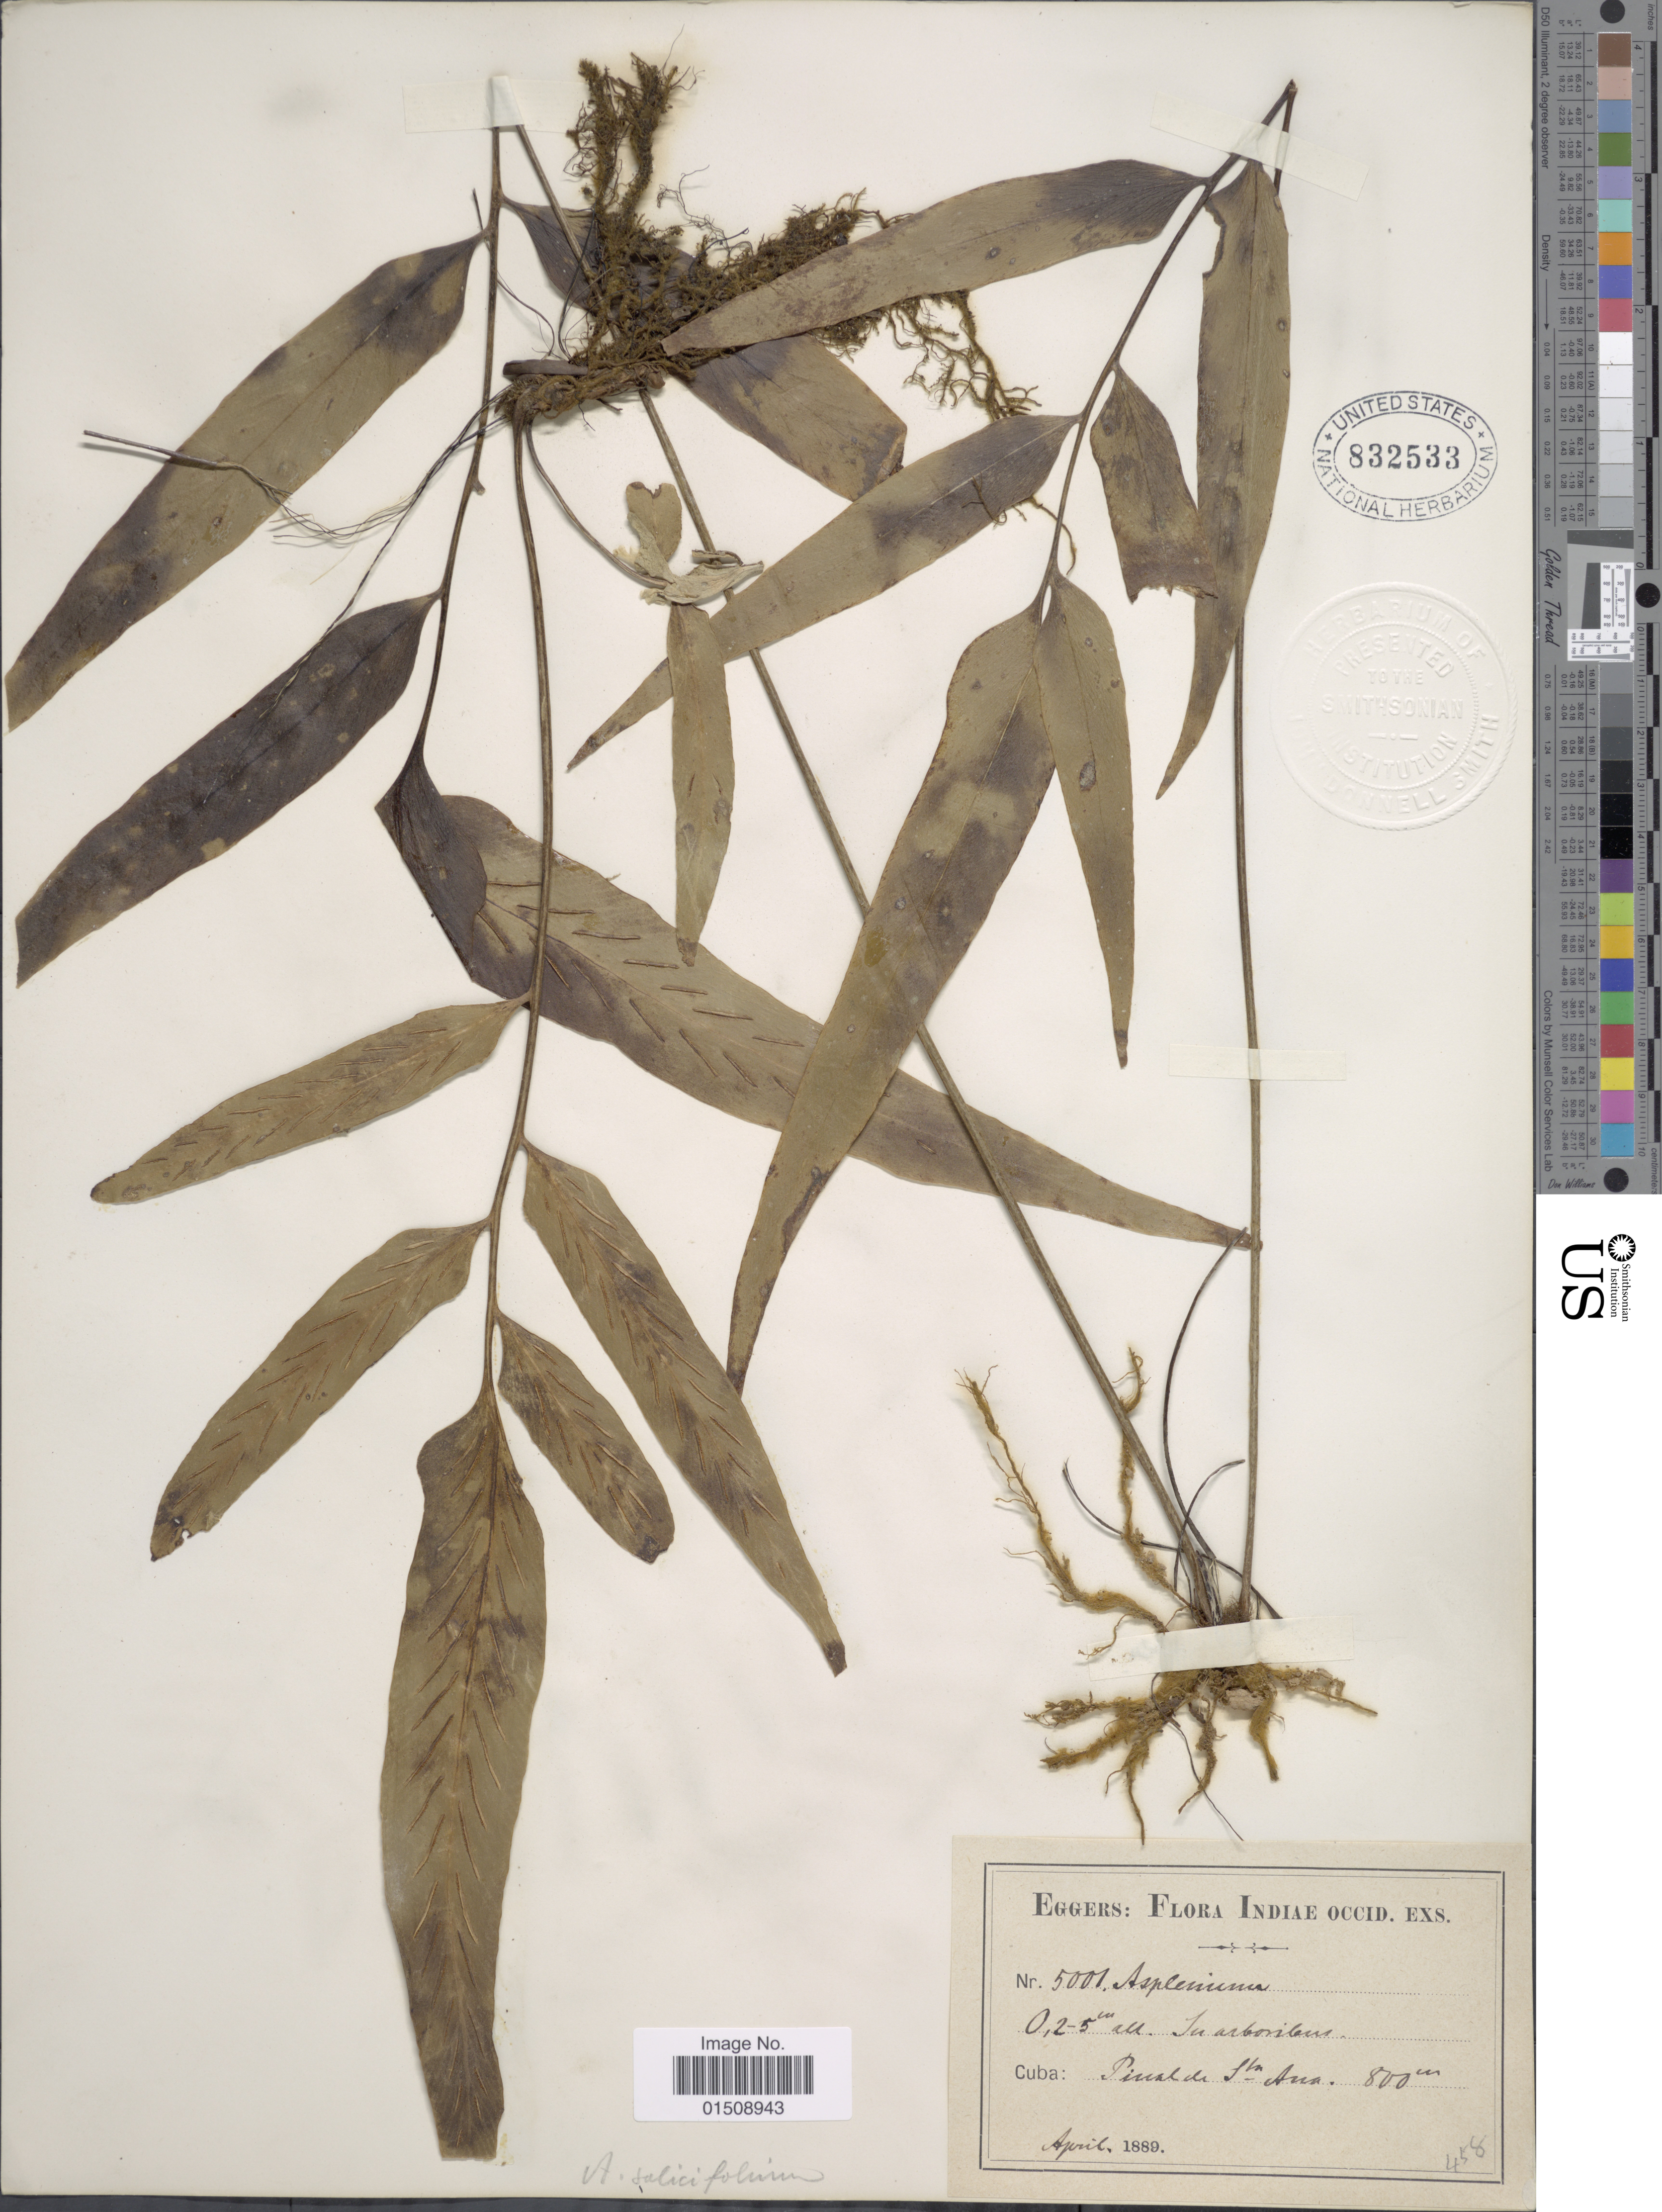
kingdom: Plantae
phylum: Tracheophyta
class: Polypodiopsida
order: Polypodiales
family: Aspleniaceae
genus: Asplenium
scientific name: Asplenium juglandifolium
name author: Lam.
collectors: -. Eggers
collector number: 5001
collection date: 1889-04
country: Cuba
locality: Pinal de Sta Ana.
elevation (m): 800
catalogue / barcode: US 832533